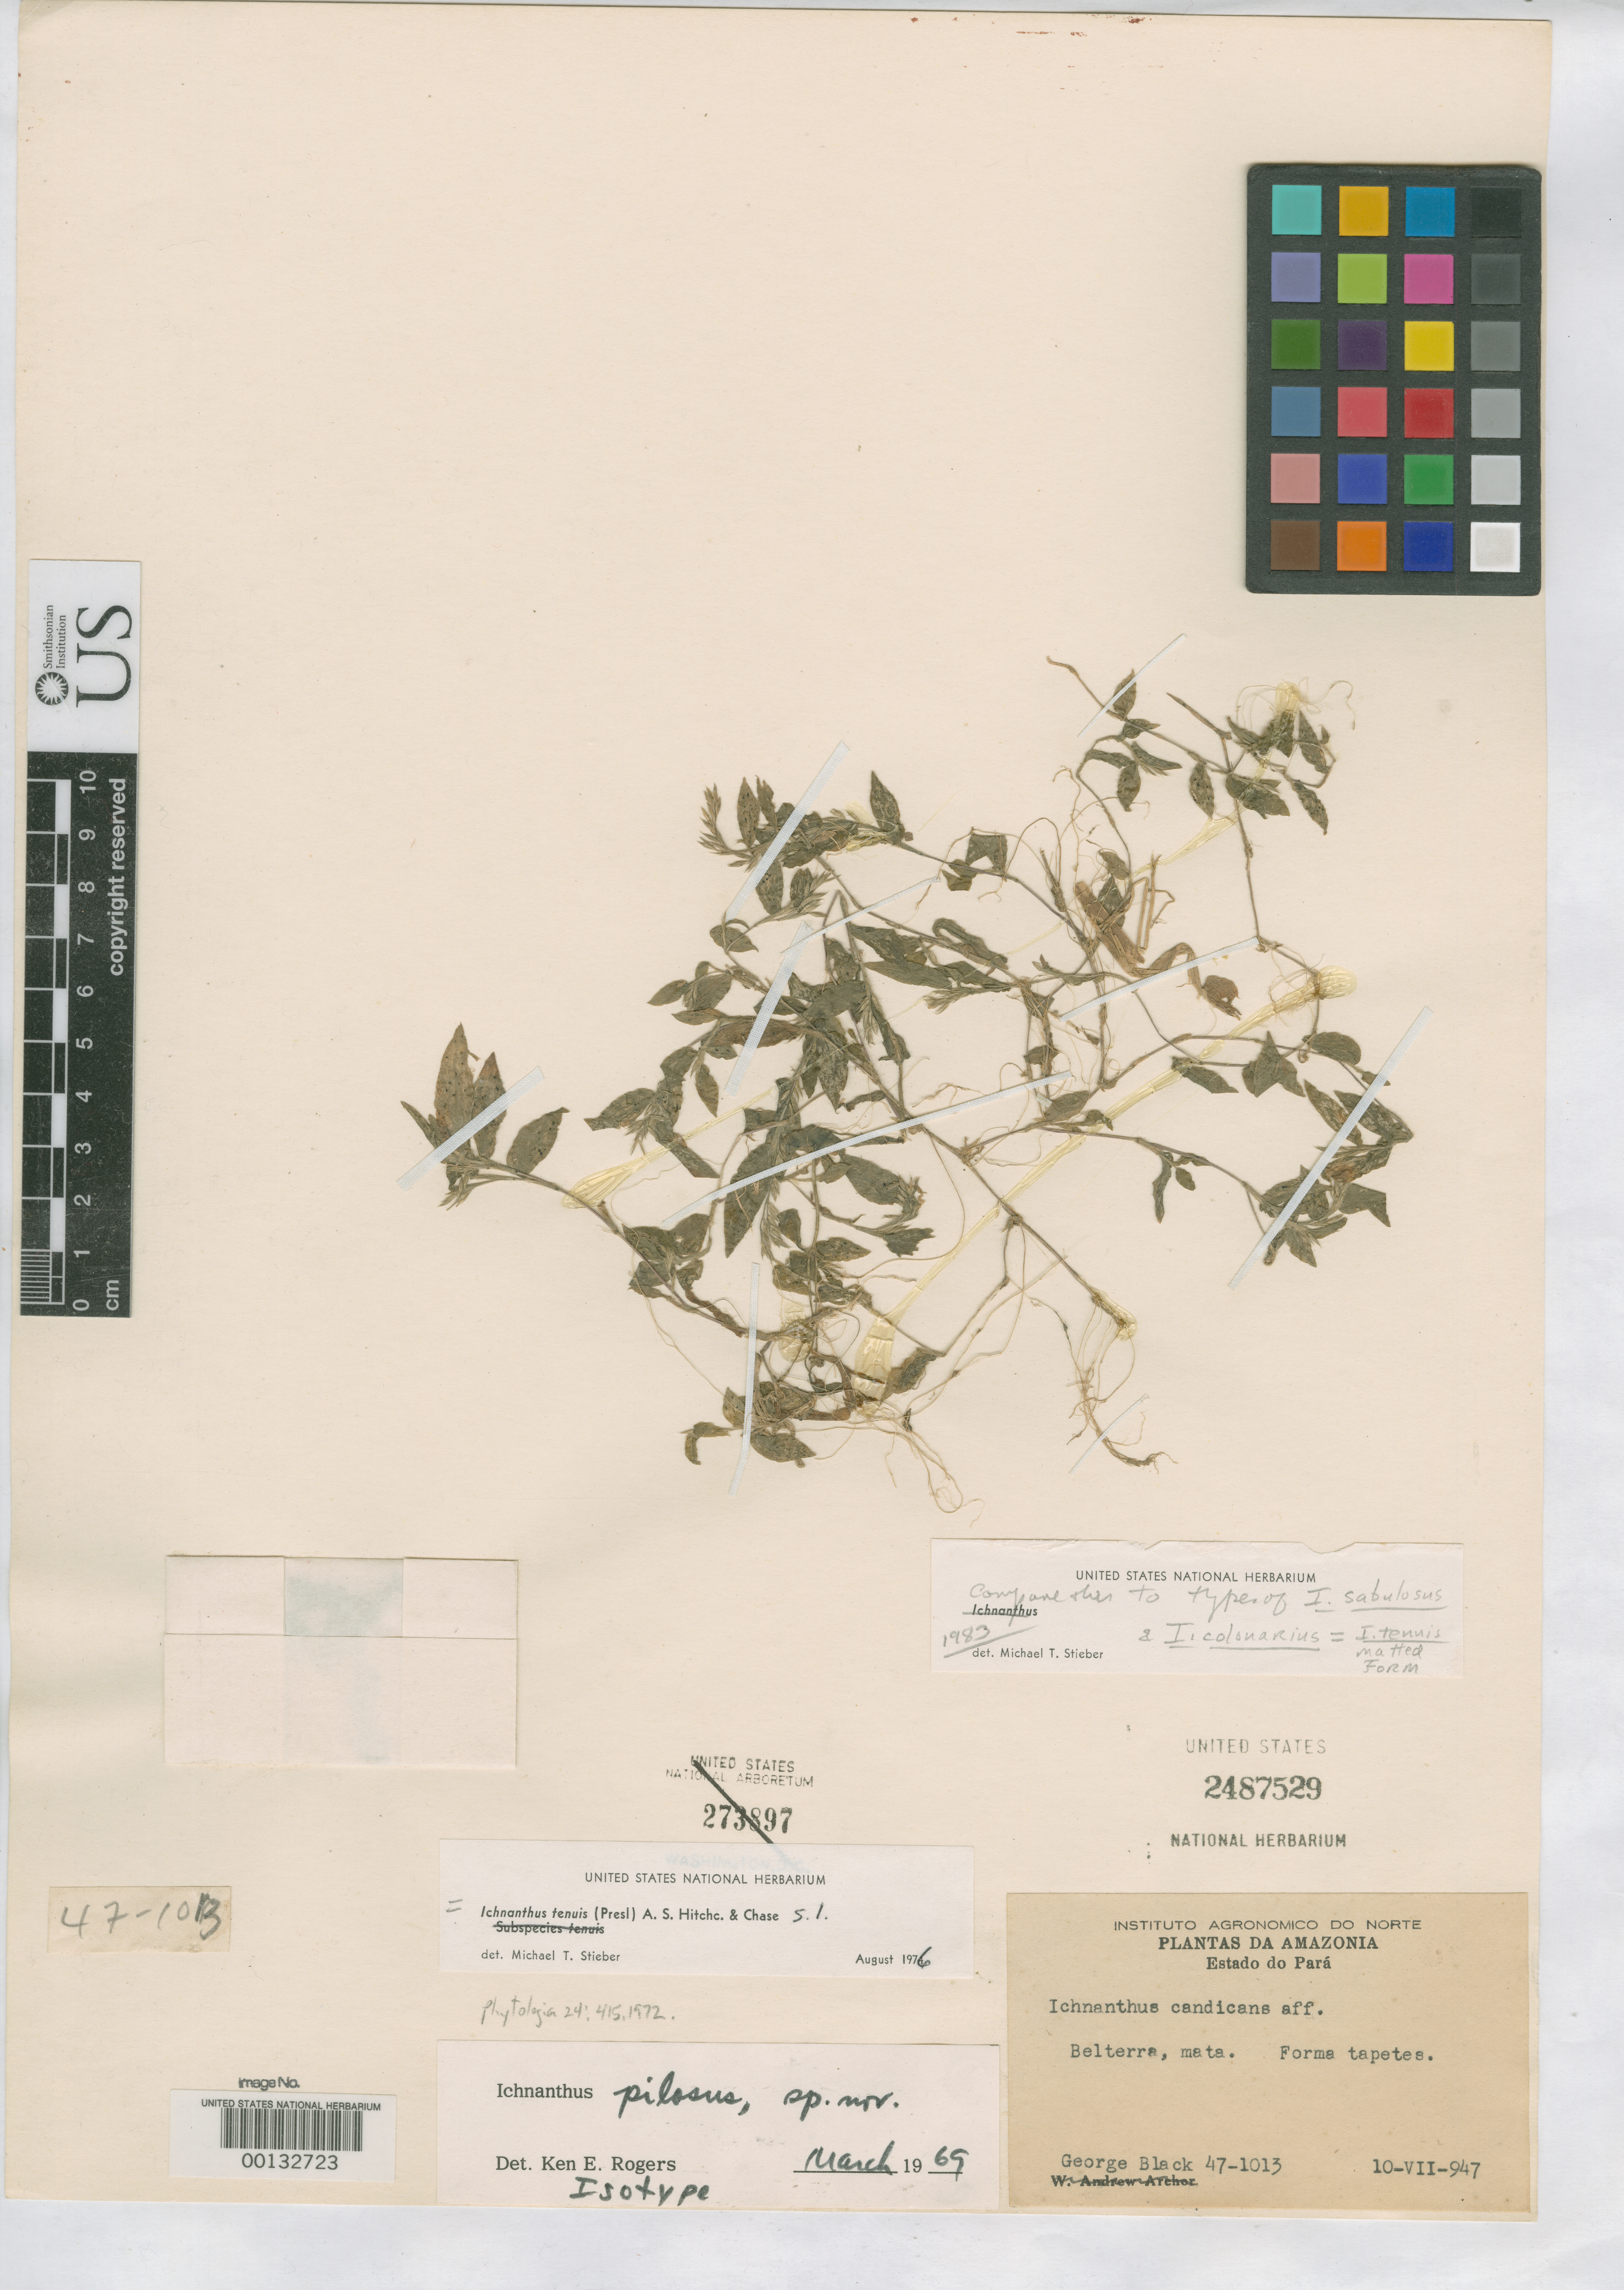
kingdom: Plantae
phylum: Tracheophyta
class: Liliopsida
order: Poales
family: Poaceae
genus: Ichnanthus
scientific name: Ichnanthus petraeus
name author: K.E. Rogers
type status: Isotype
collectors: G. A. Black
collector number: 47-1013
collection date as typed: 10 Jul 1947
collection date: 1947-07-10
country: Brazil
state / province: Pará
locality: Belterra.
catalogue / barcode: US 2487529